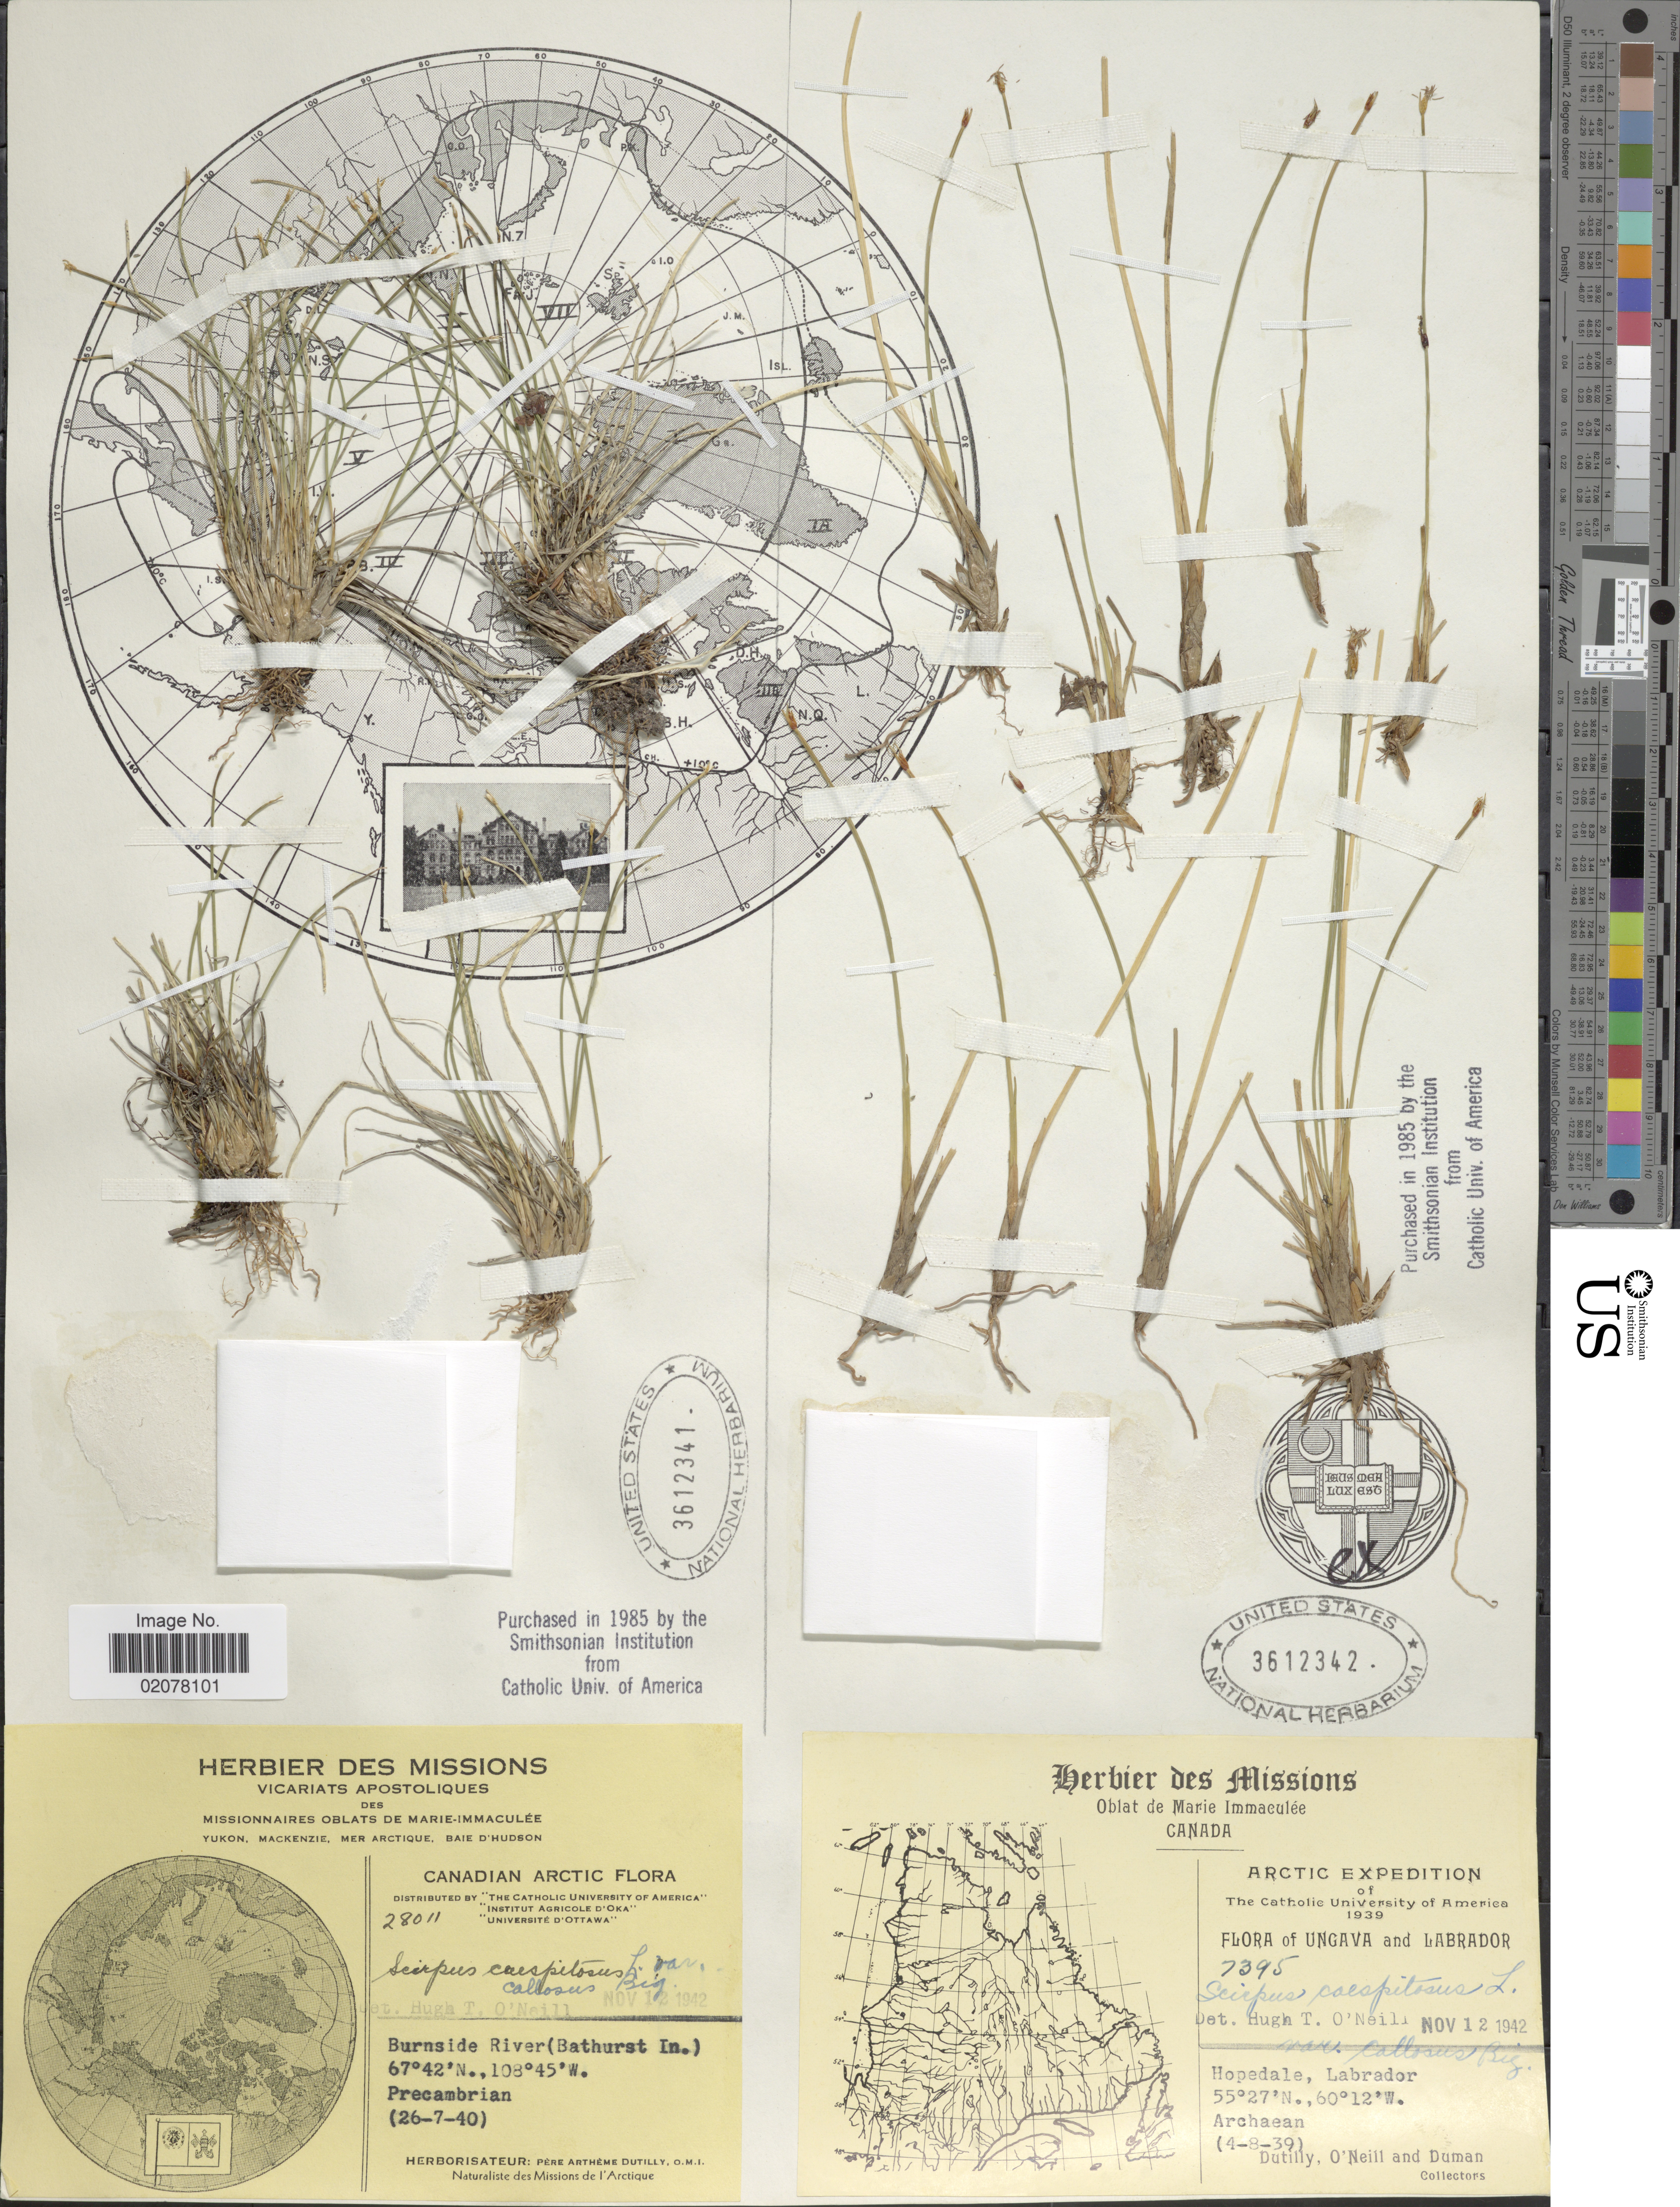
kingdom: Plantae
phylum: Tracheophyta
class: Liliopsida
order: Poales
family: Cyperaceae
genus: Trichophorum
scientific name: Trichophorum cespitosum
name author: (L.) Hartm.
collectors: P. Dutilly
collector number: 28011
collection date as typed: Transcribed d/m/y: 26/7/40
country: Canada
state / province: Yukon Territory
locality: Yukon, Mackenzie, Mer Arctique, Baie D'Hudson. Canadian Arctic. Burnside River (Bathurst In.)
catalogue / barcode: US 3612341